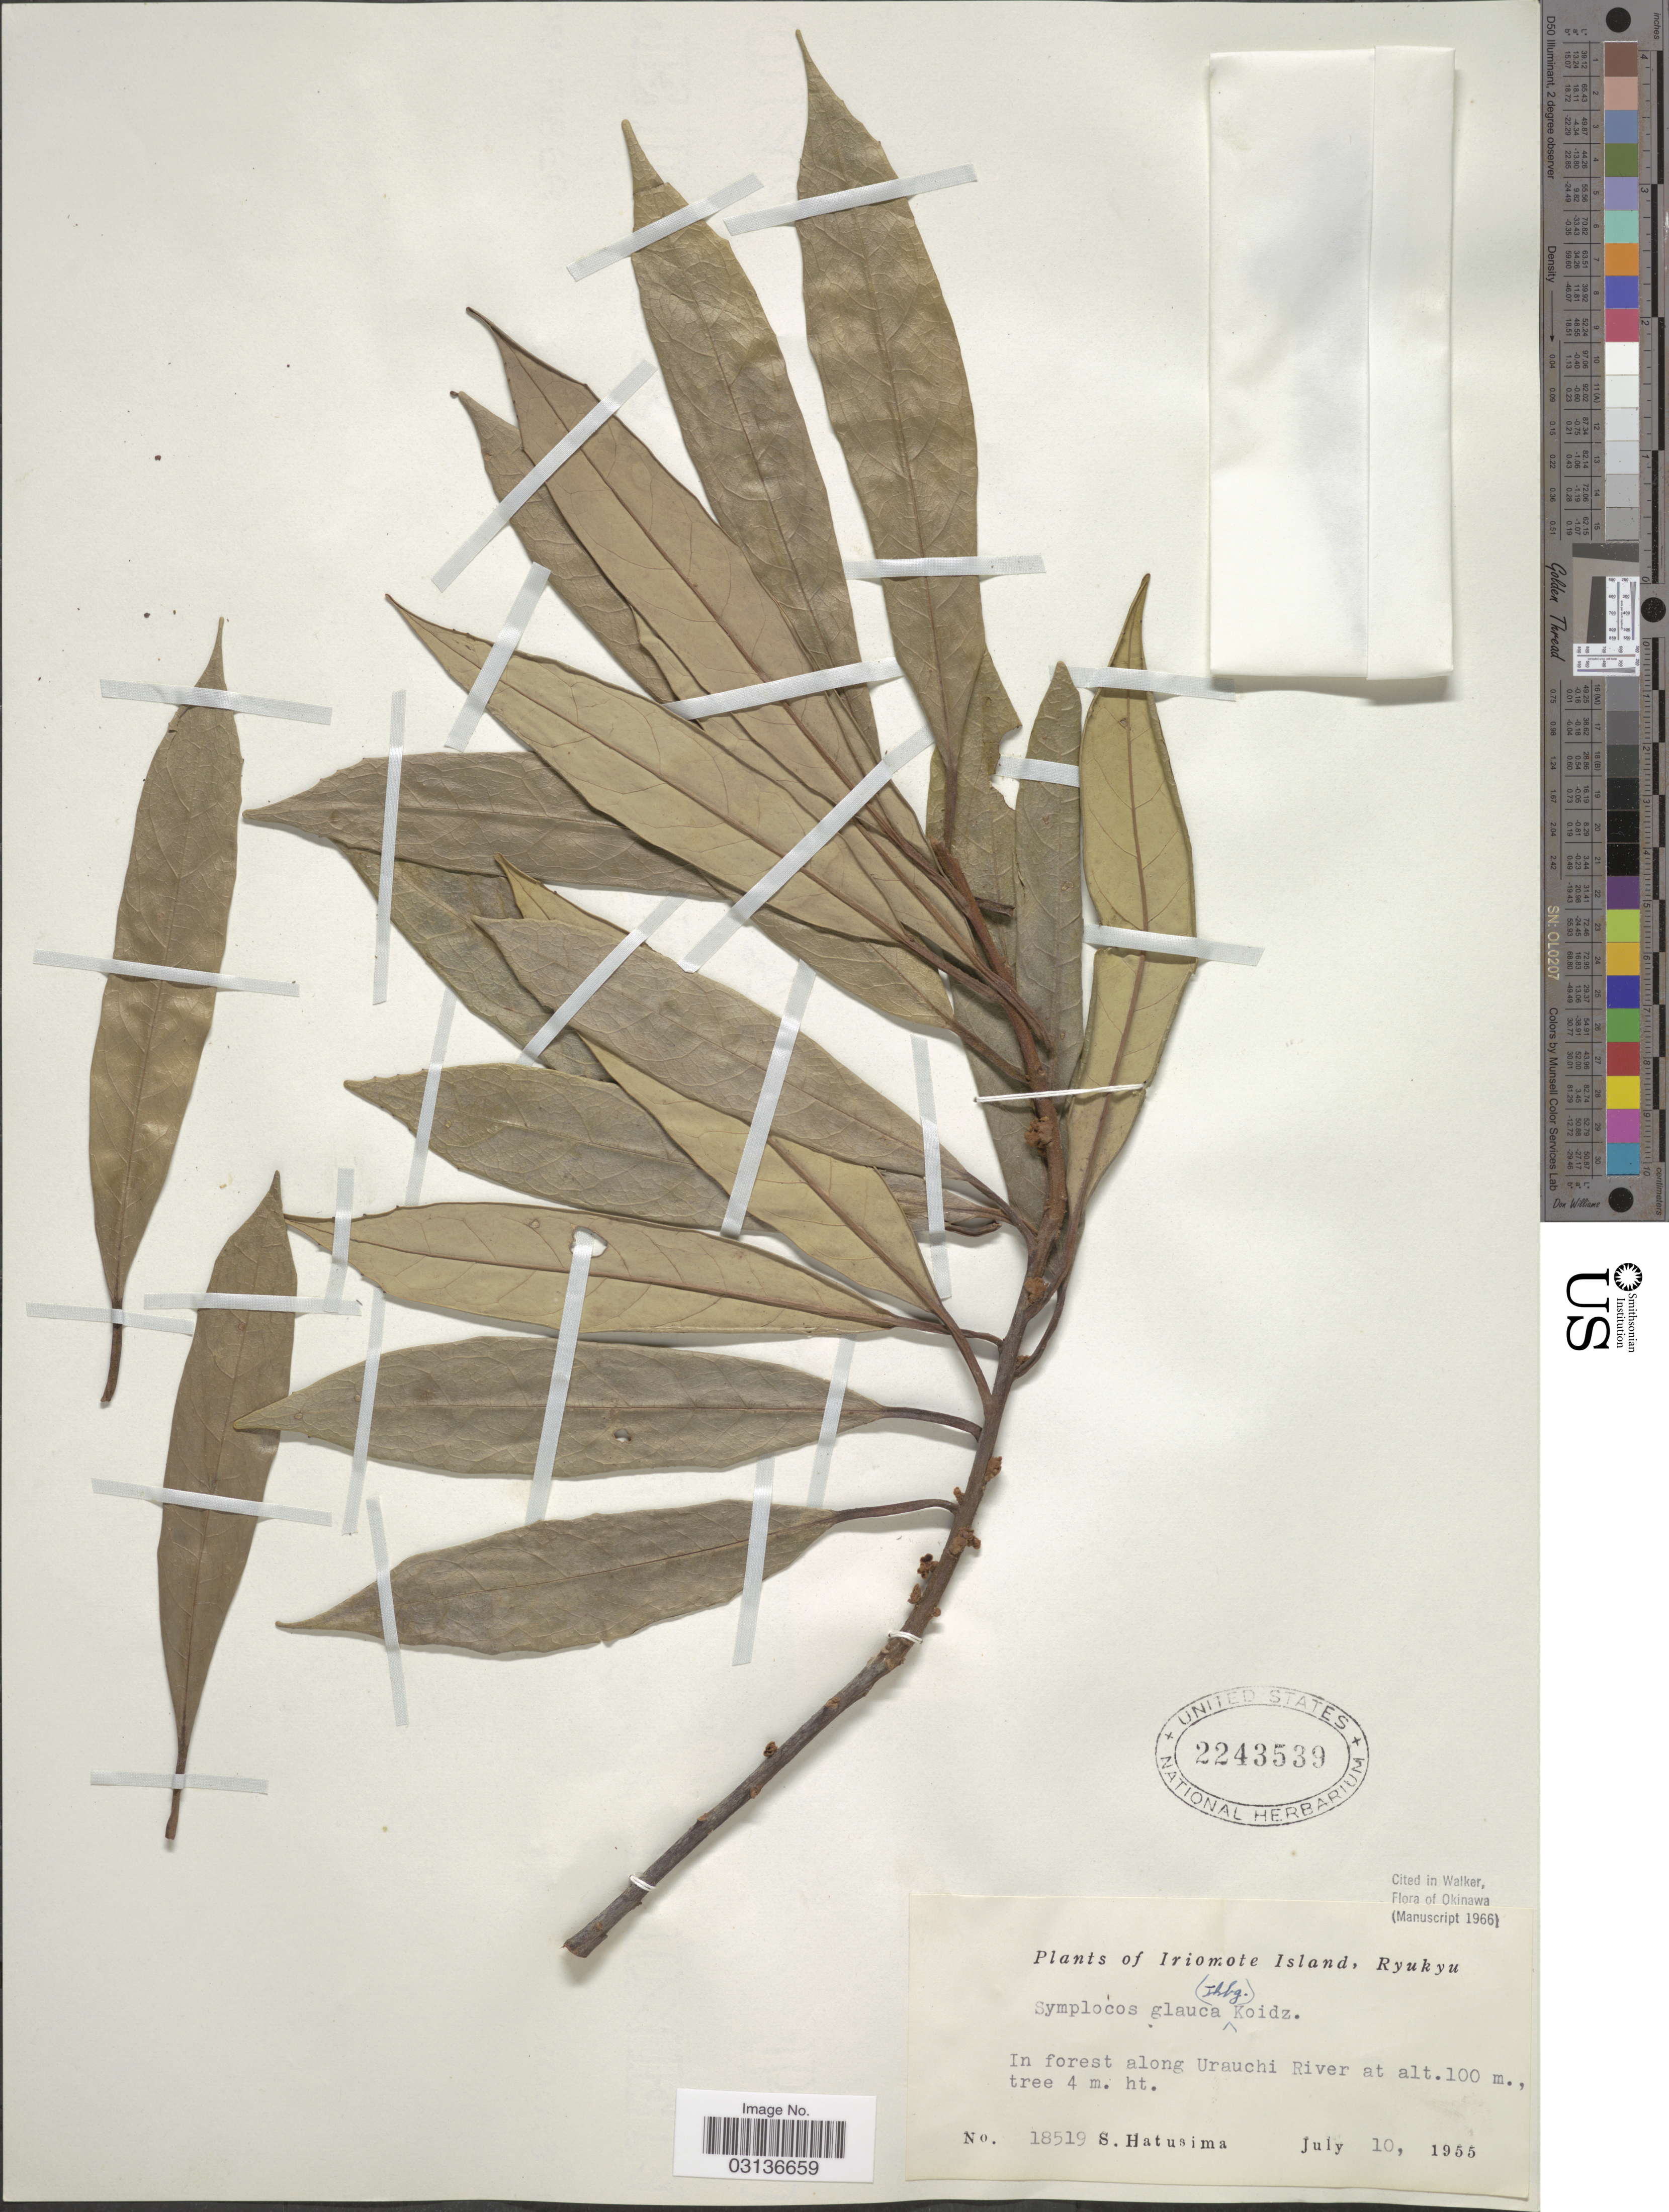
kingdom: Plantae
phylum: Tracheophyta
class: Magnoliopsida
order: Ericales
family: Symplocaceae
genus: Symplocos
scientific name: Symplocos glauca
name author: (Thunb.) Koidz.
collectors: S. Hatusima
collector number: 18519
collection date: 1955-07-10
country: Japan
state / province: Okinawa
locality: Iriomote Island, Ryukyu. In forest along Urauchi River.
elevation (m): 100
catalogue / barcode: US 2243539